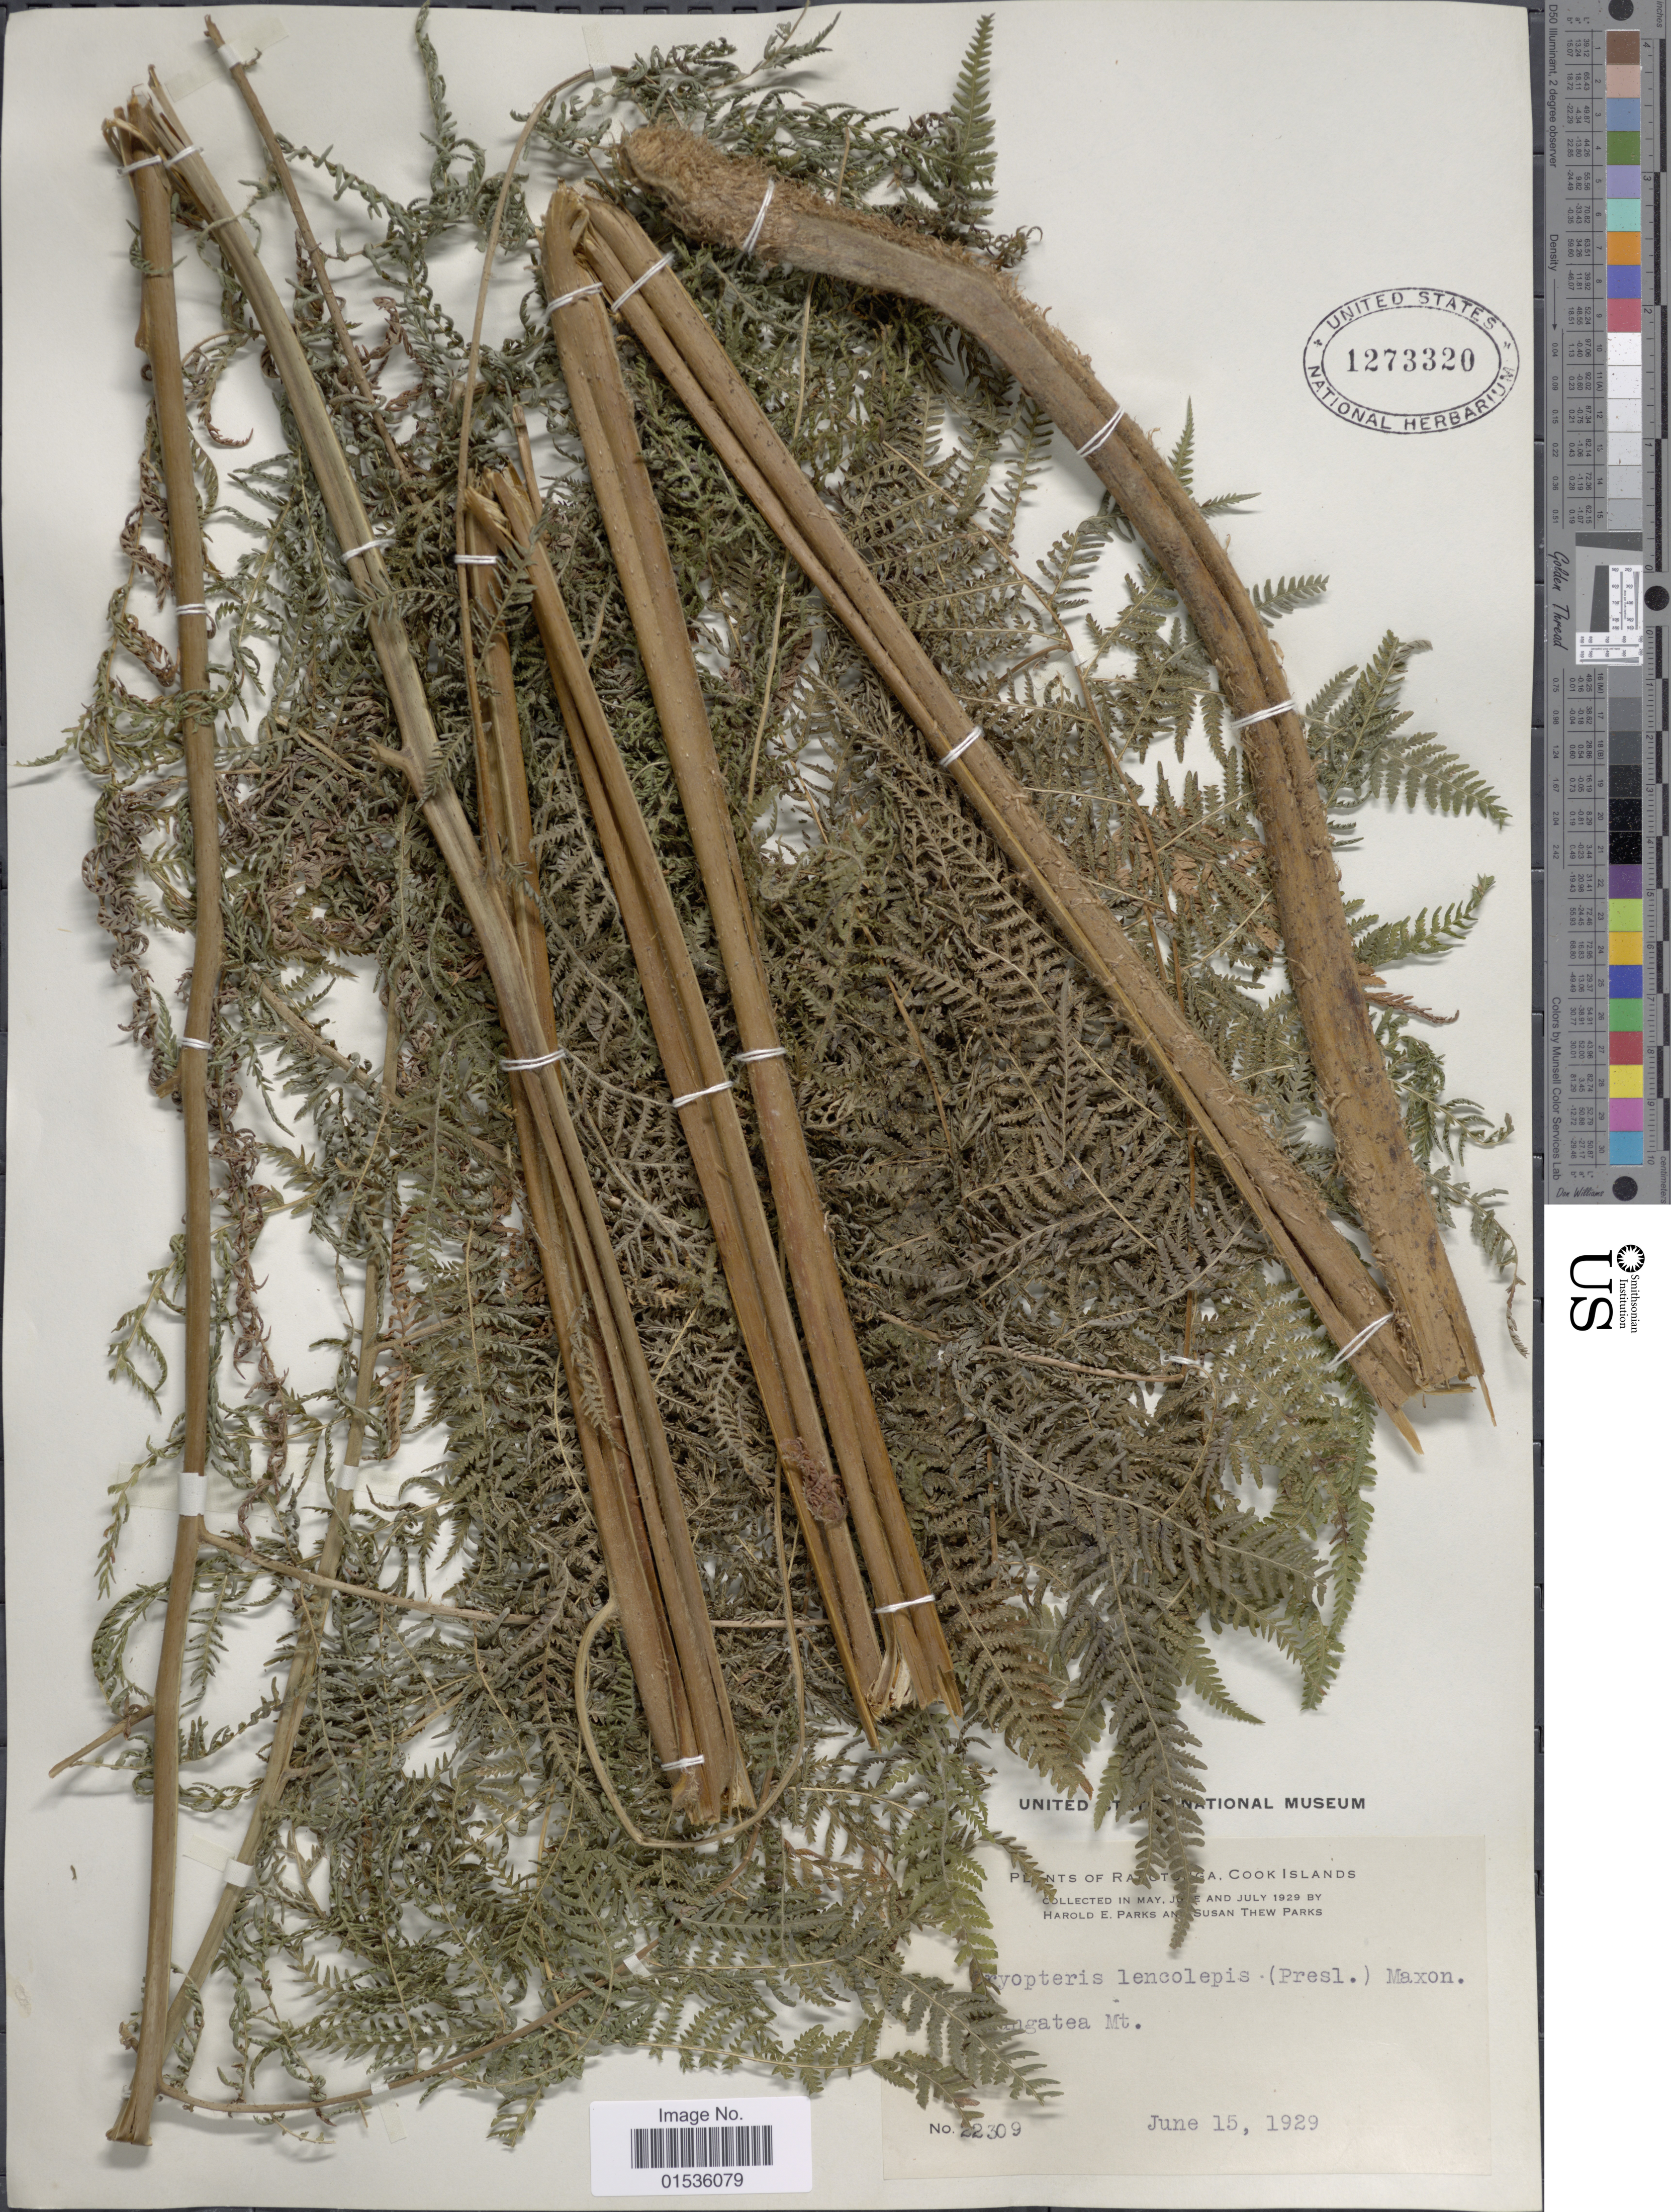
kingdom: Plantae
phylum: Tracheophyta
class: Polypodiopsida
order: Polypodiales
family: Thelypteridaceae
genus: Macrothelypteris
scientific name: Macrothelypteris polypodioides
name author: (Hook.) Holttum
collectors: H. E. Parks & S. Parks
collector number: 22309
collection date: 1929-06-15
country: Cook Islands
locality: Ra[illegible text], Cook Islands. [illegible text]gatea Mt.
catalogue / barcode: US 1273320